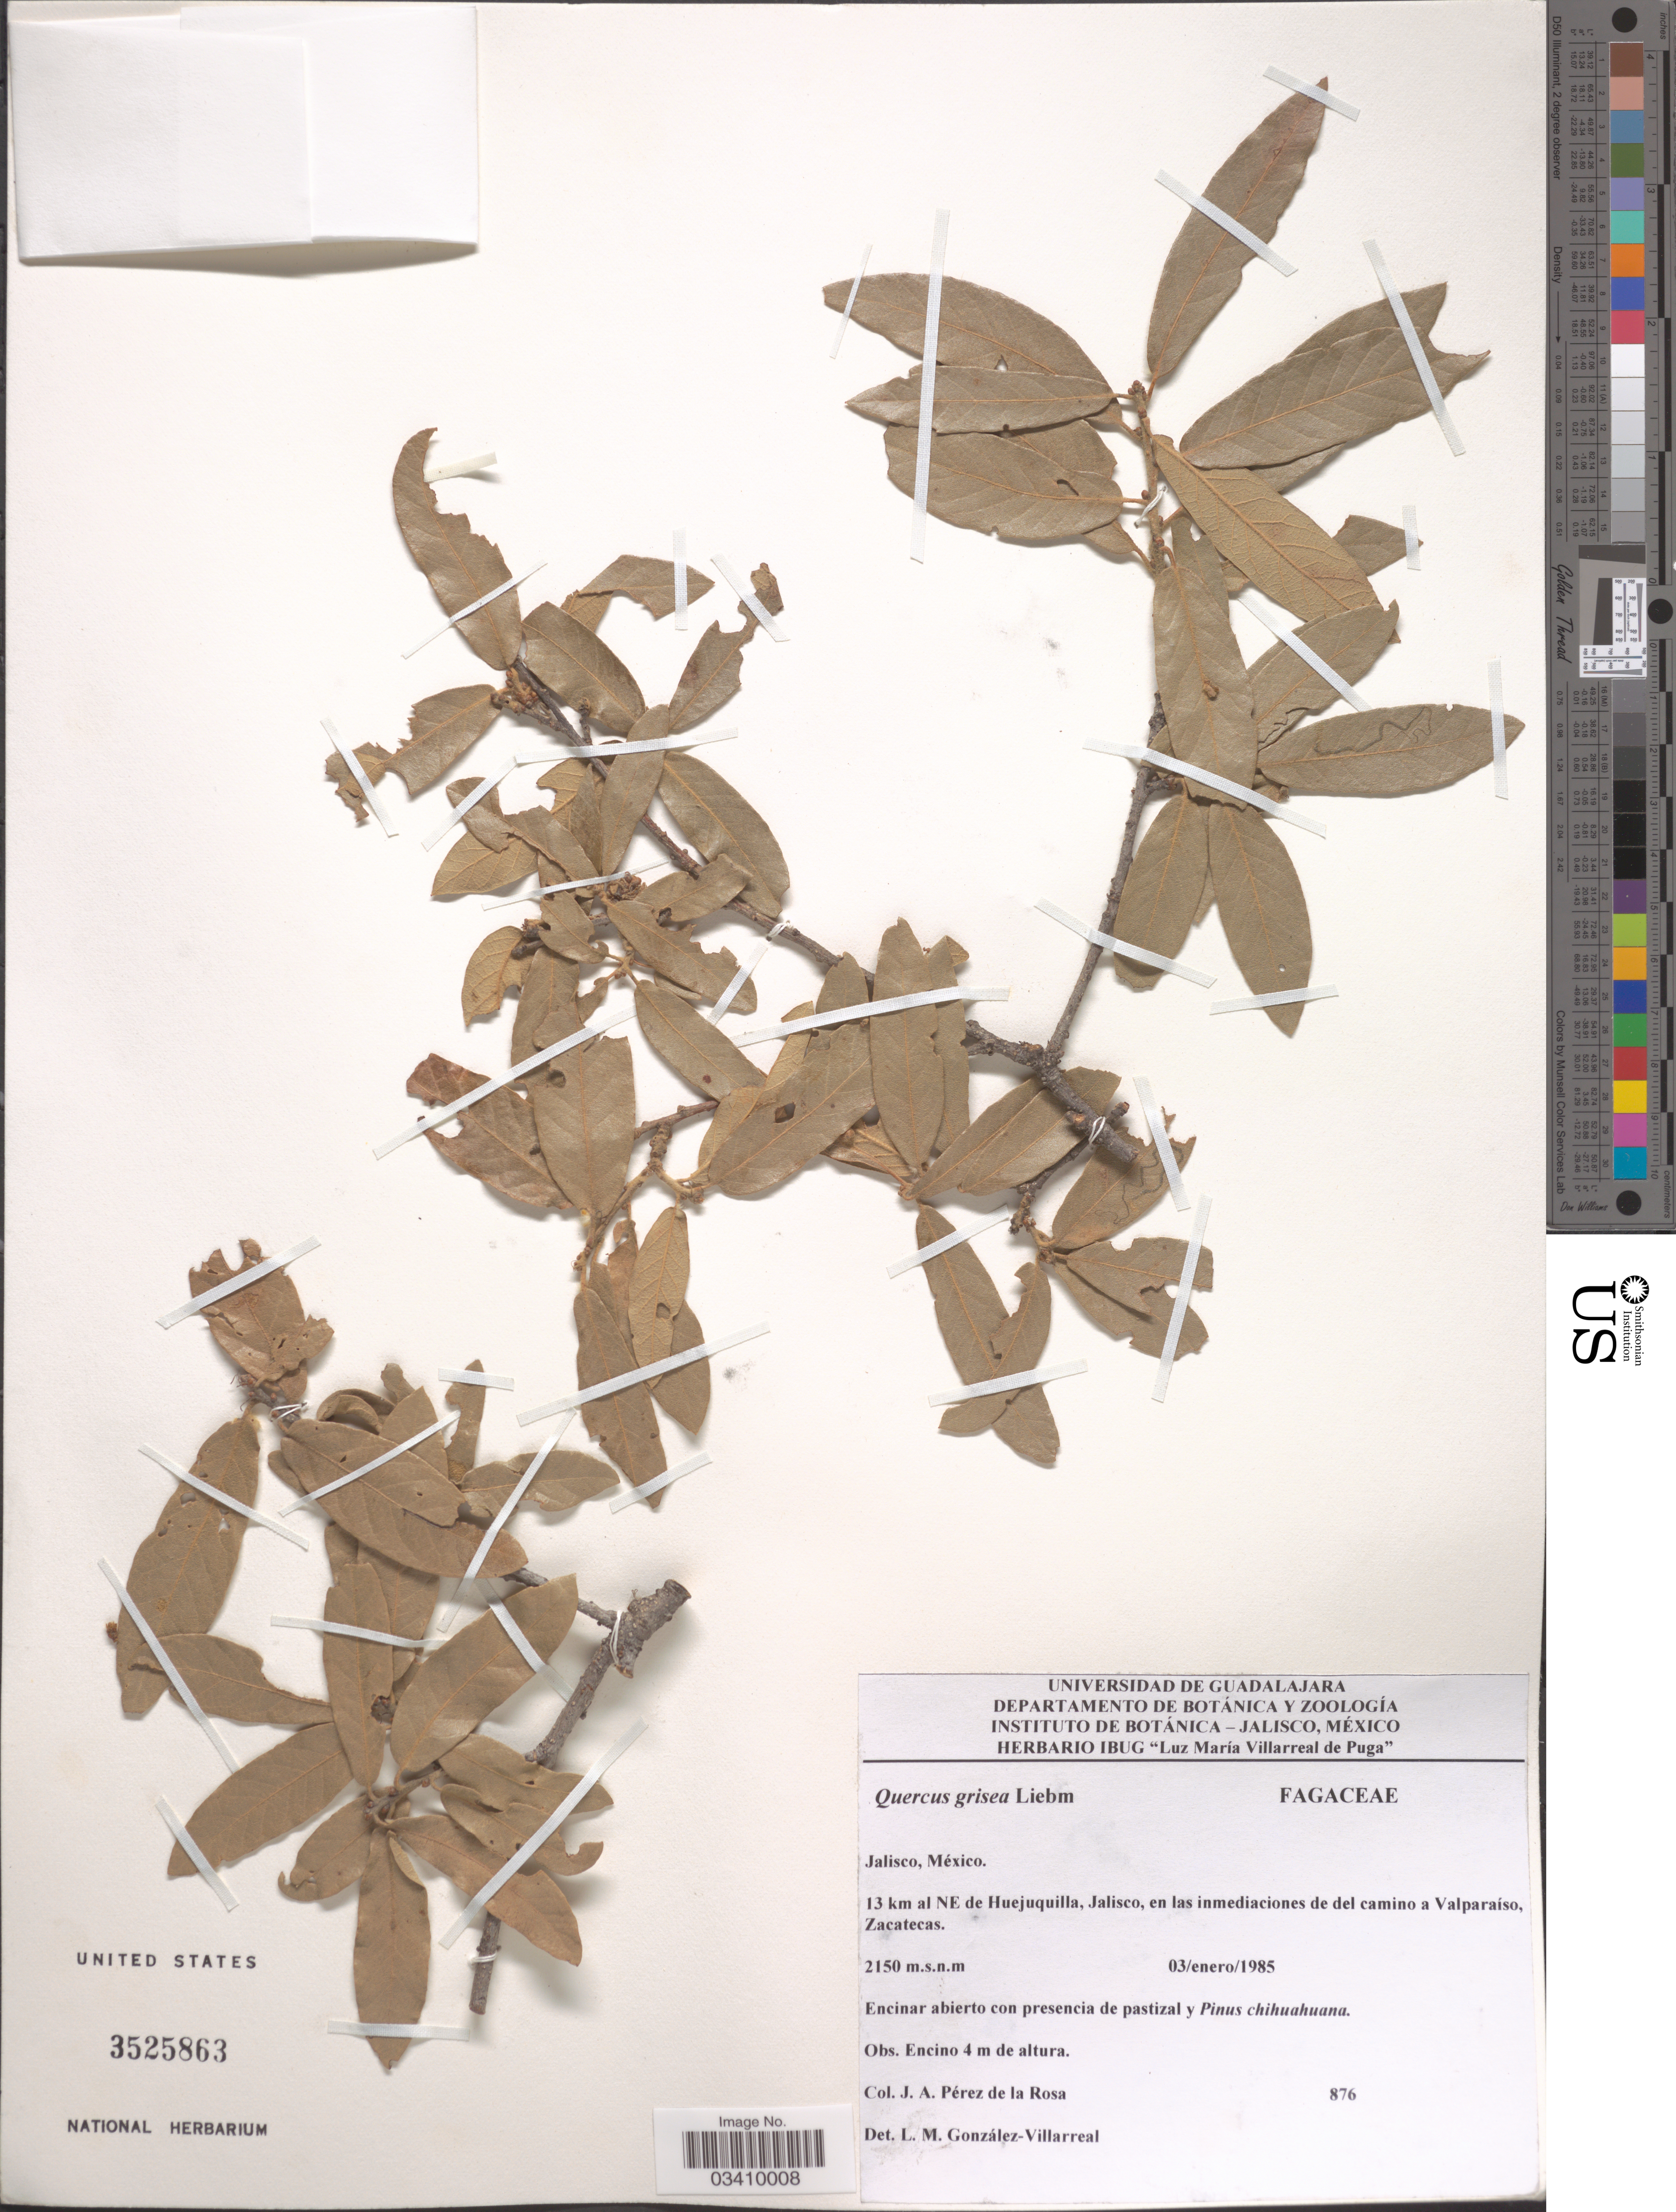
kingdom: Plantae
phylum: Tracheophyta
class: Magnoliopsida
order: Fagales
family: Fagaceae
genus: Quercus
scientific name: Quercus grisea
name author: Liebm.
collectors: J. A. Pérez de la Rosa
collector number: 876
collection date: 1985-01-03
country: Mexico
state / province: Jalisco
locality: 13 km al NE de Huejuquilla, Jalisco, en las inmediaciones de del camino a Valparaíso, Zacatecas.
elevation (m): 2150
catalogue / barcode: US 3525863